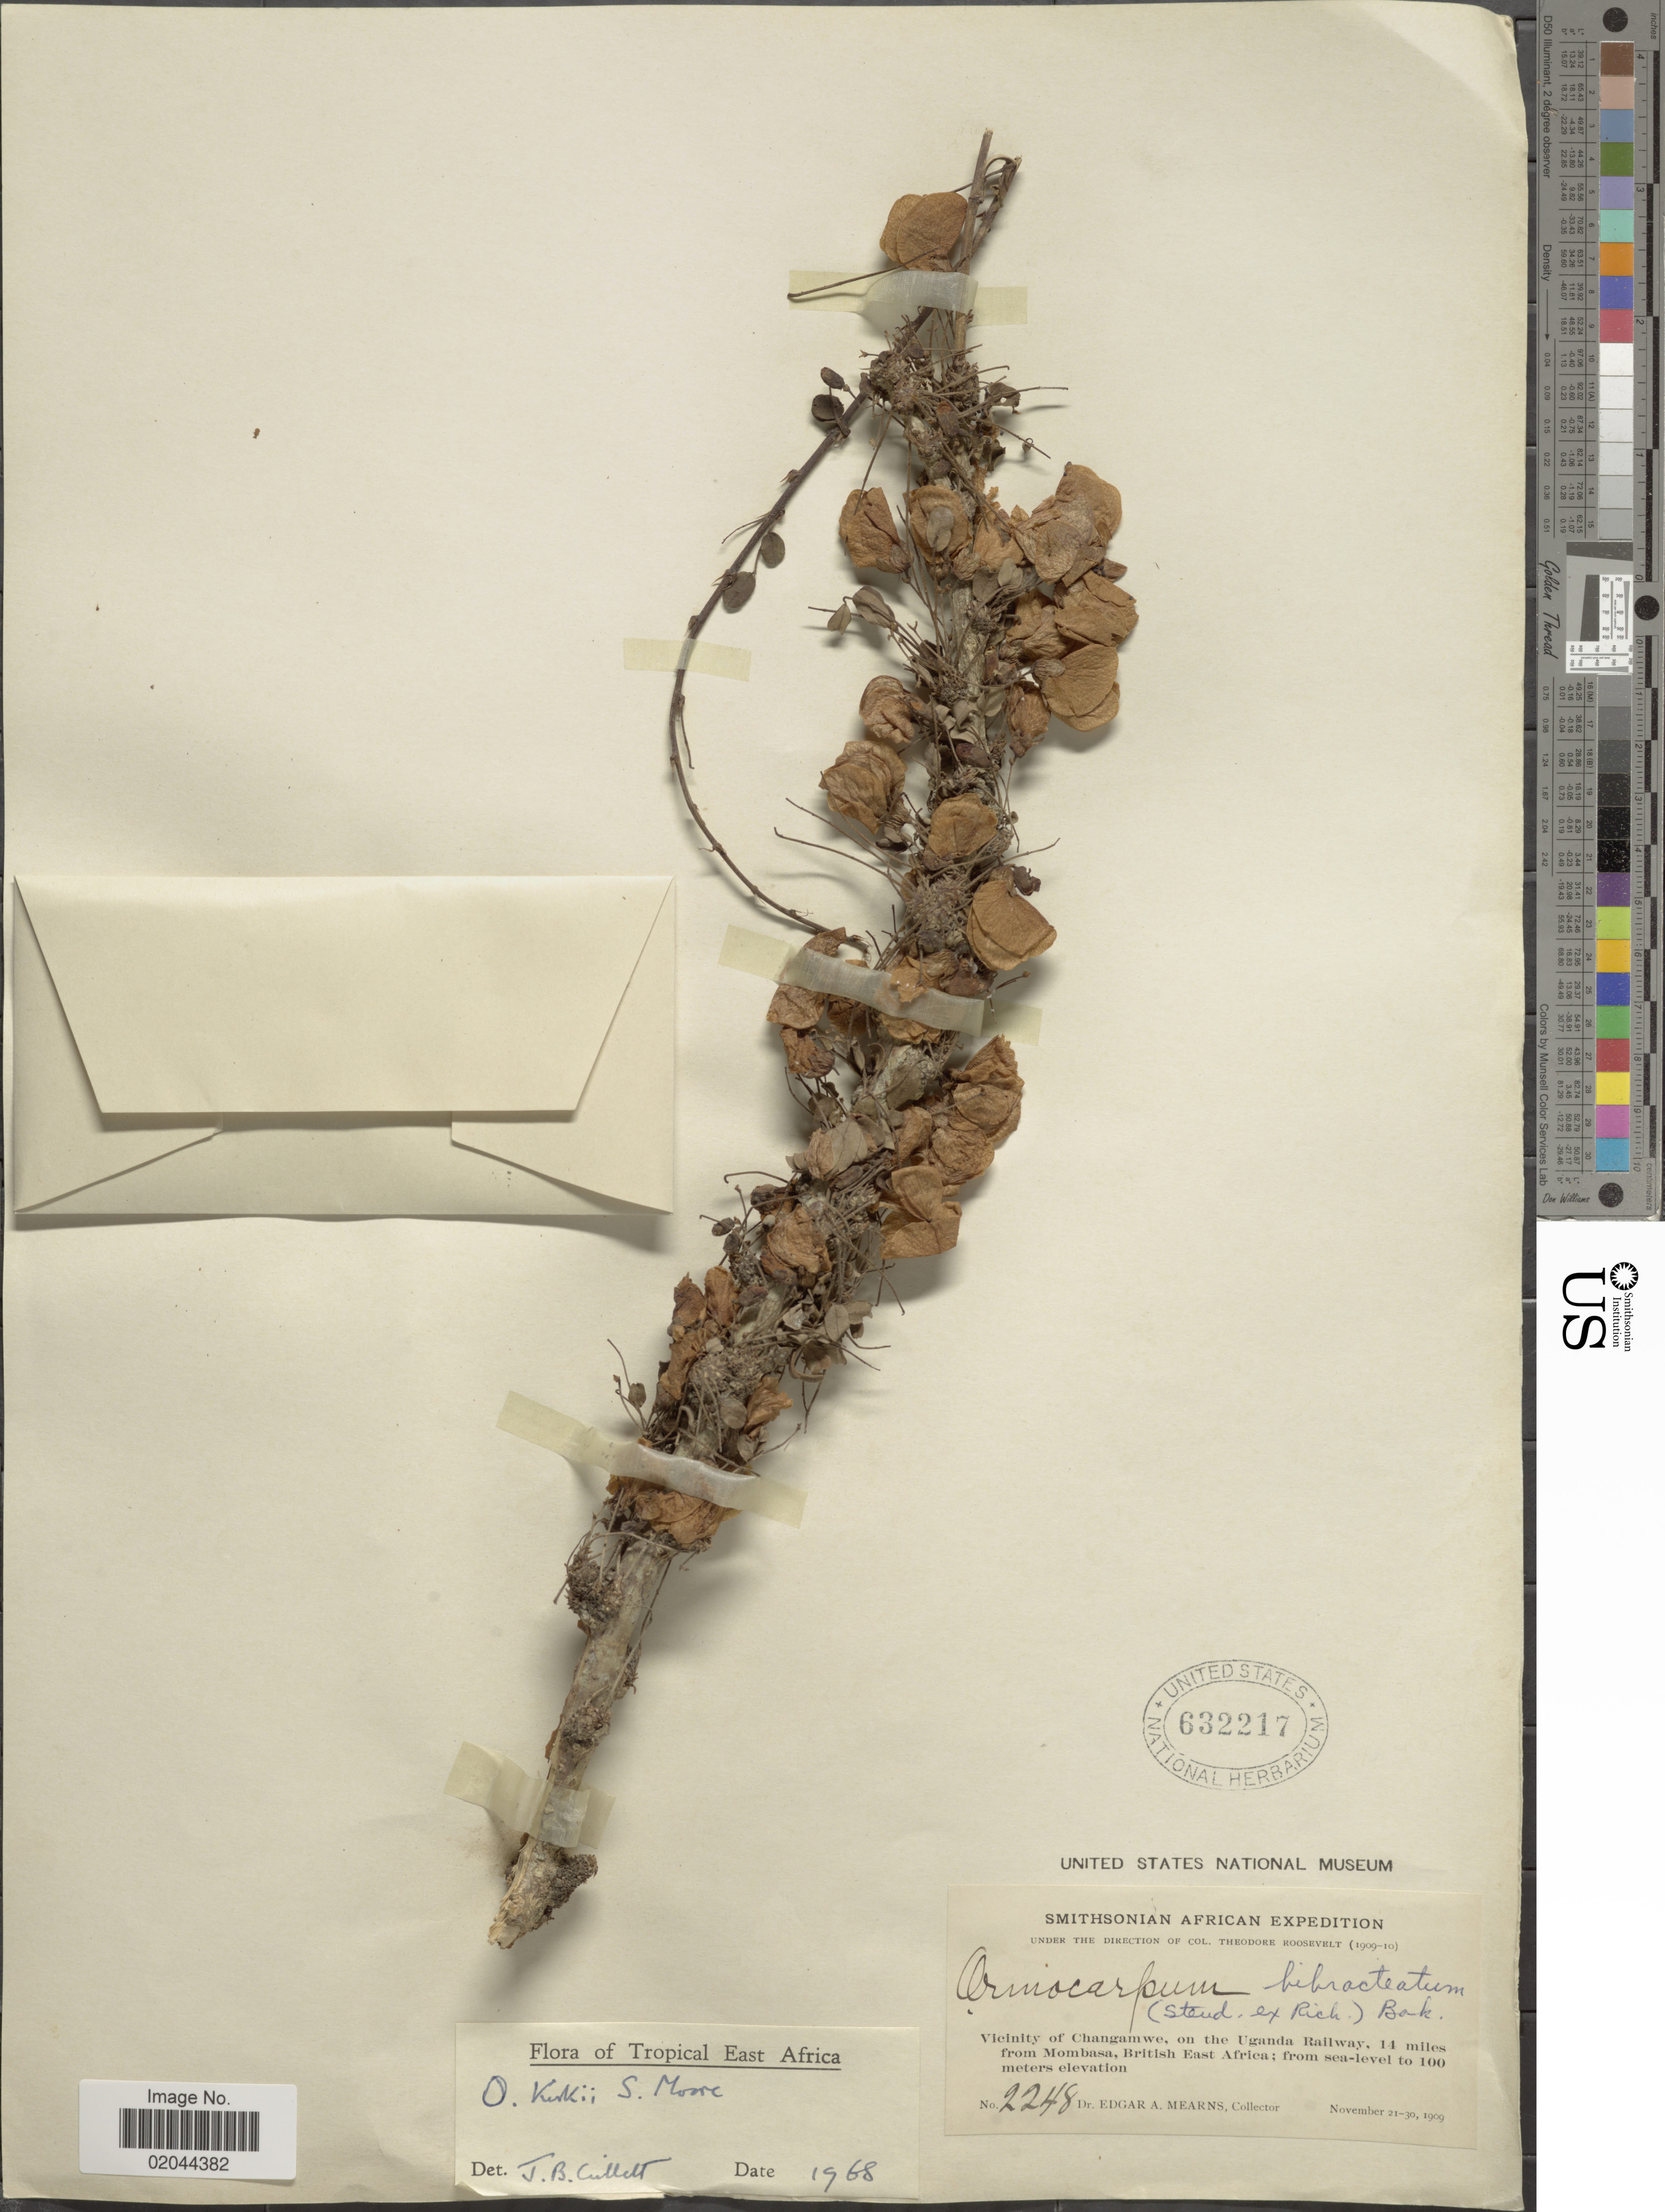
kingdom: Plantae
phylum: Tracheophyta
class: Magnoliopsida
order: Fabales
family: Fabaceae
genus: Ormocarpum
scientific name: Ormocarpum kirkii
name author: S. Moore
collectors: E. A. Mearns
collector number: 2248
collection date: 1909-11-21/1909-11-30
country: Kenya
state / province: Mombasa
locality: Vicinity of Changamwe, on the Uganda Railway, 14 miles from Mombasa, British East Africa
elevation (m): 100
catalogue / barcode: US 632217